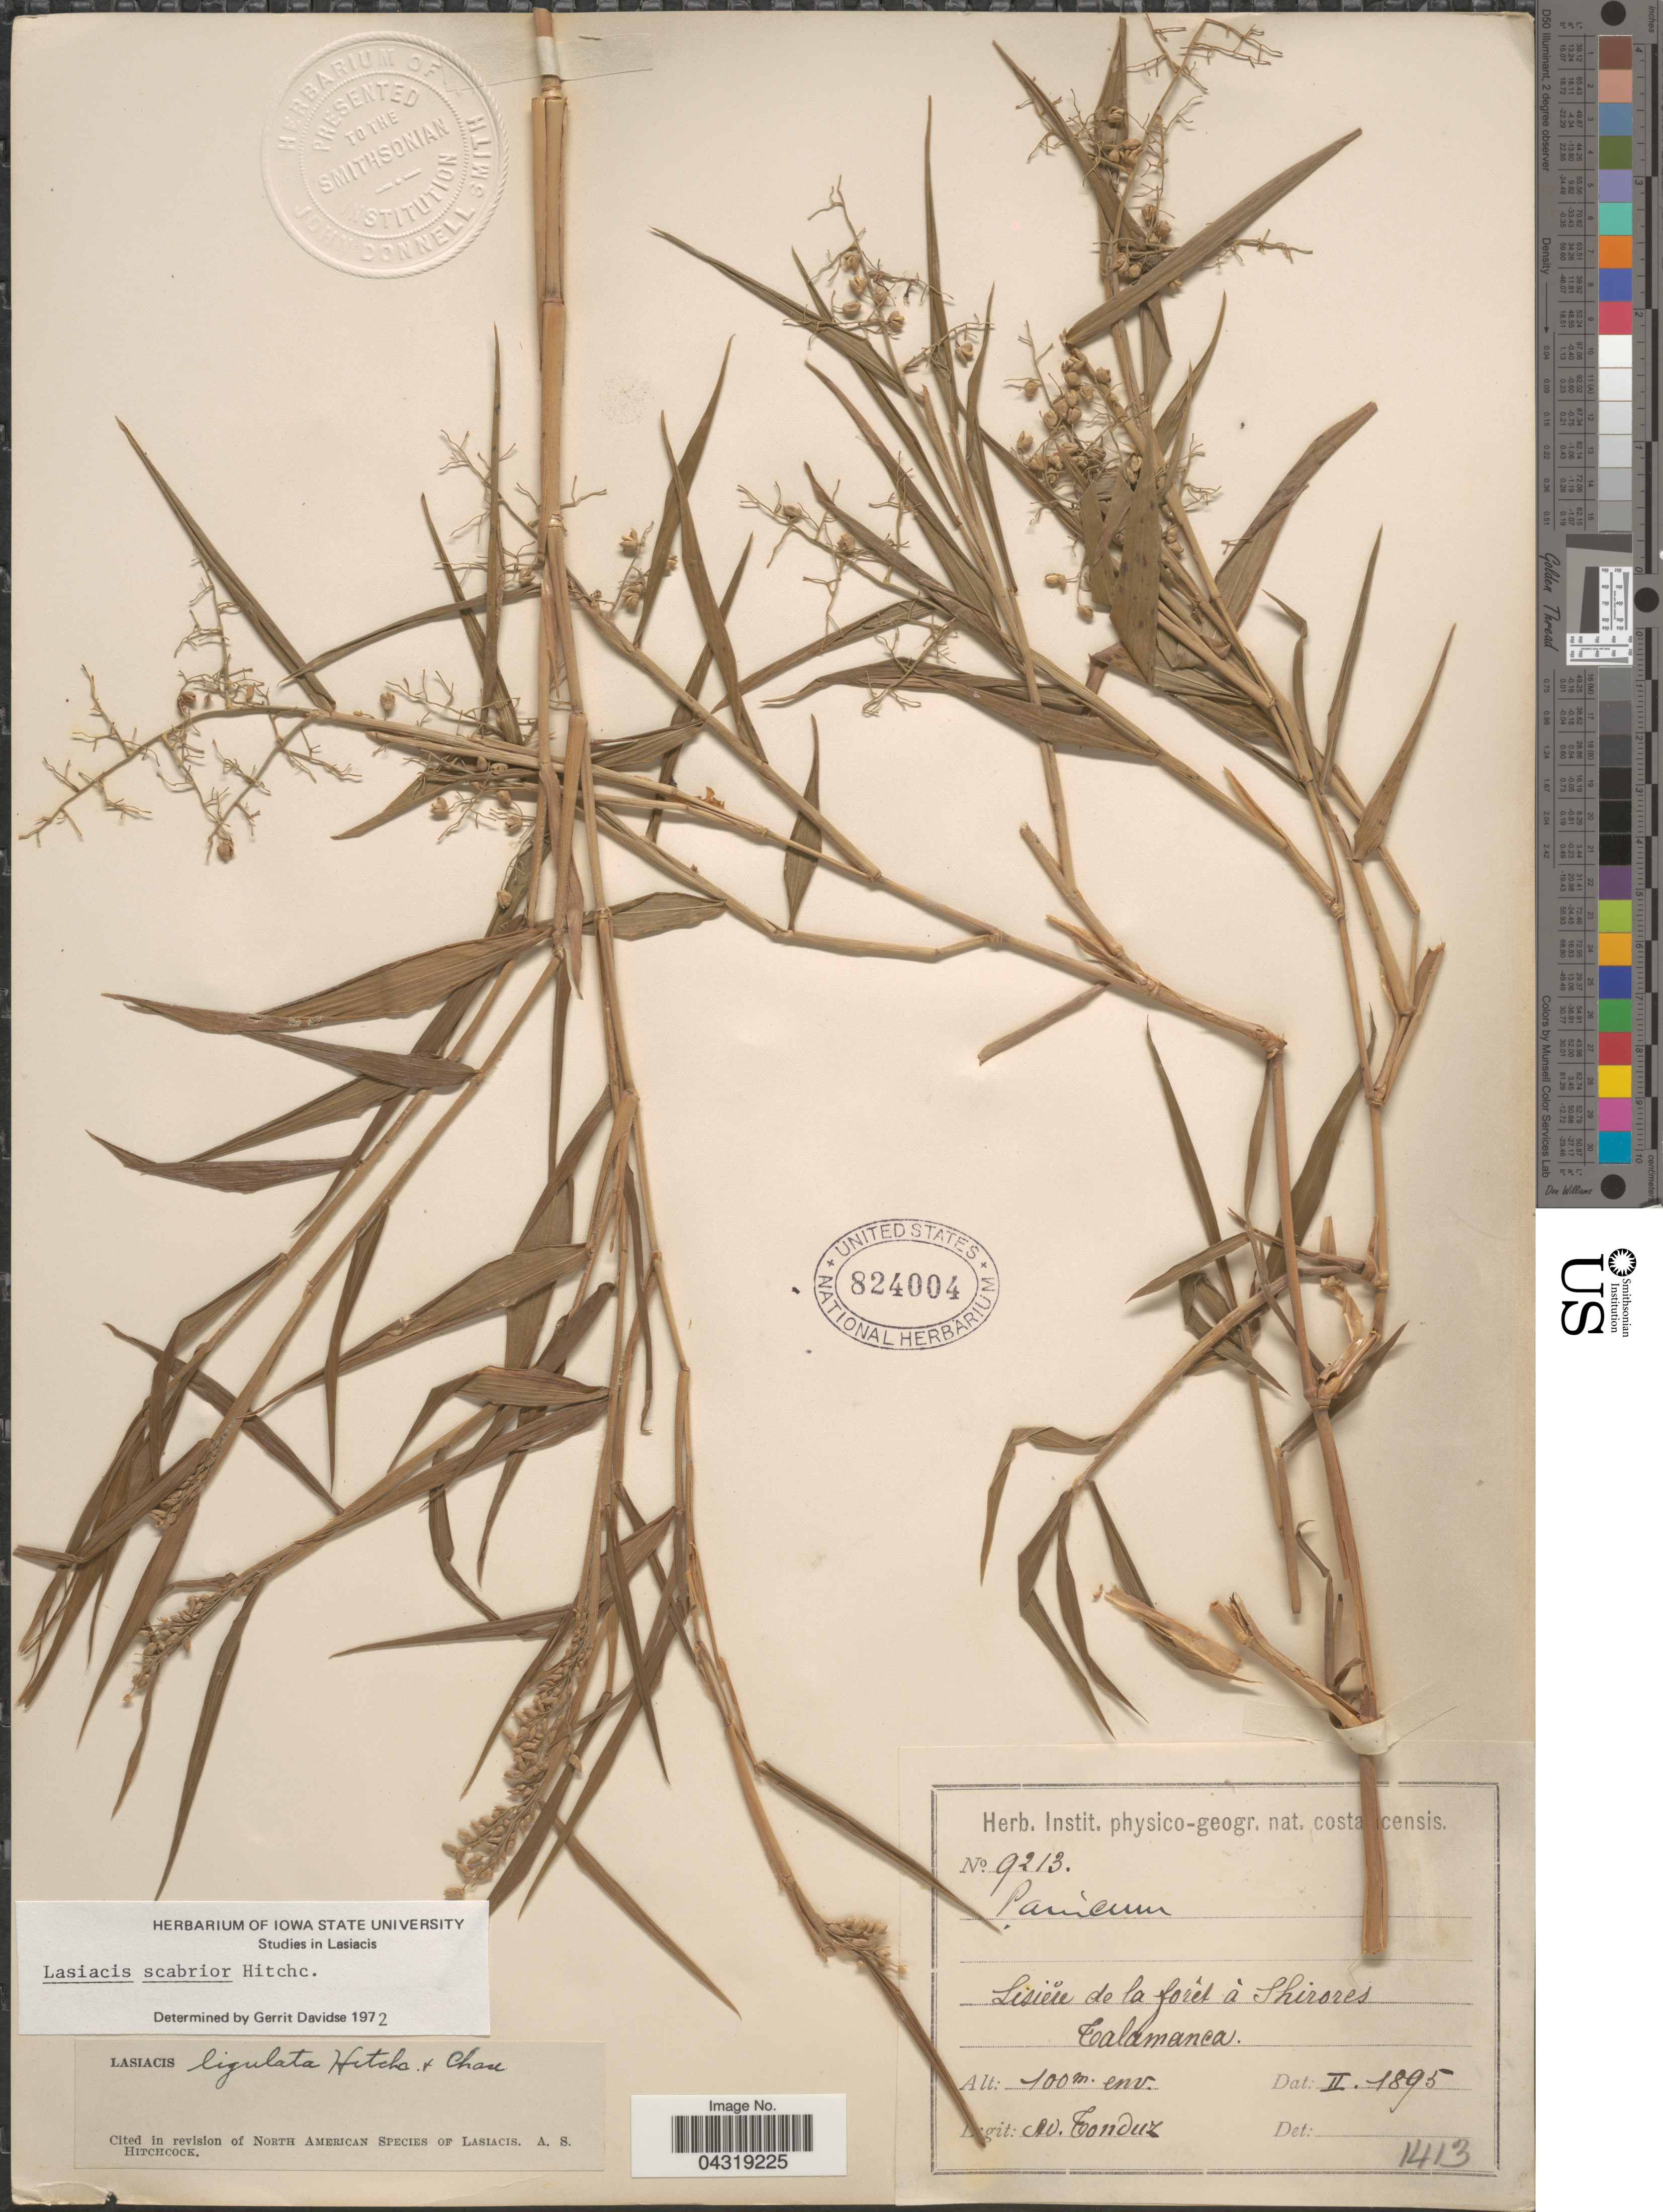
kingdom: Plantae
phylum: Tracheophyta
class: Liliopsida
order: Poales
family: Poaceae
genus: Lasiacis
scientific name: Lasiacis scabrior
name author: Hitchc.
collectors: A. Tonduz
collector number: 9213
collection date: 1895-02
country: Costa Rica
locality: Lisiére de la forêt à Shirores. Talamanca.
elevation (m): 100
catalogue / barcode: US 824004